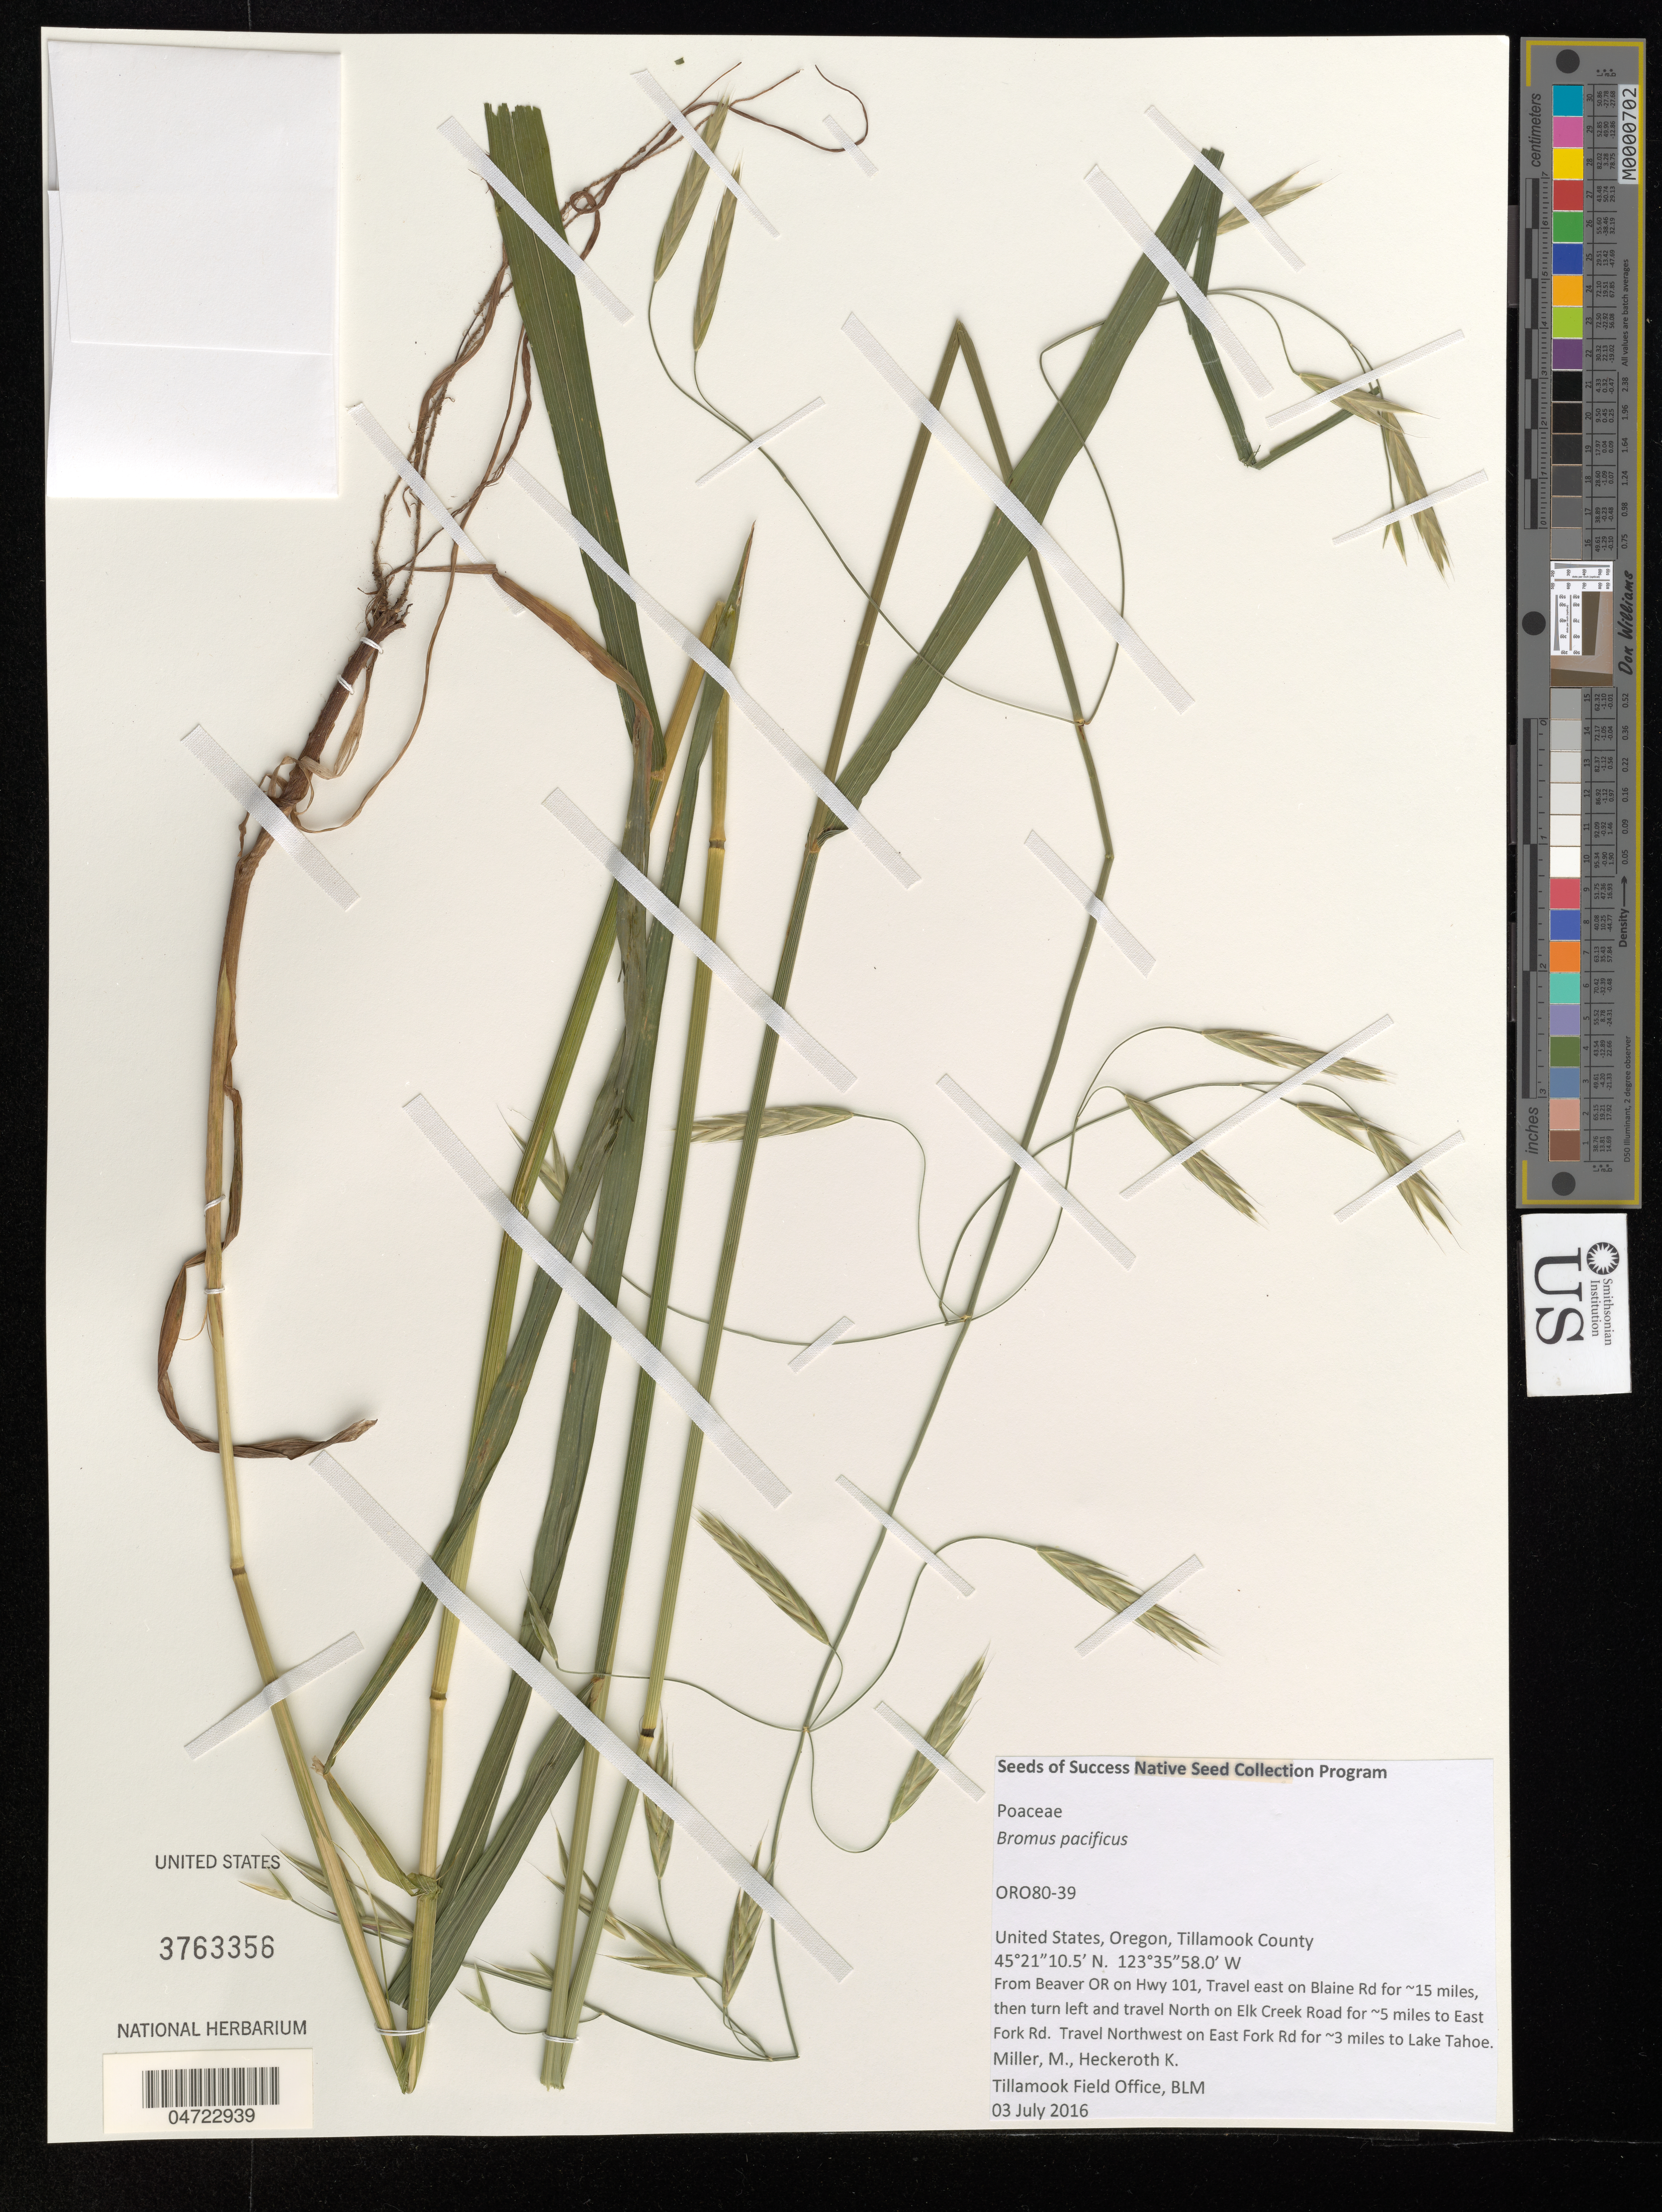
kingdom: Plantae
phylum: Tracheophyta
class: Liliopsida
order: Poales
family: Poaceae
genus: Bromus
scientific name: Bromus pacificus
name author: Shear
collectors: M. Miller & K. Heckeroth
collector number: ORO80-39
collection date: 2016-07-03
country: United States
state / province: Oregon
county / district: Tillamook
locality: Tillamook County. From Beaver OR on Hwy 101, Travel east on Blaine Rd for ~15 miles, then turn left and travel North on Elk Creek Road for ~5 miles to East Fork Rd. Travel Northwest on East Fork Rd for ~3 miles to Lake Tahoe.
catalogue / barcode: US 3763356